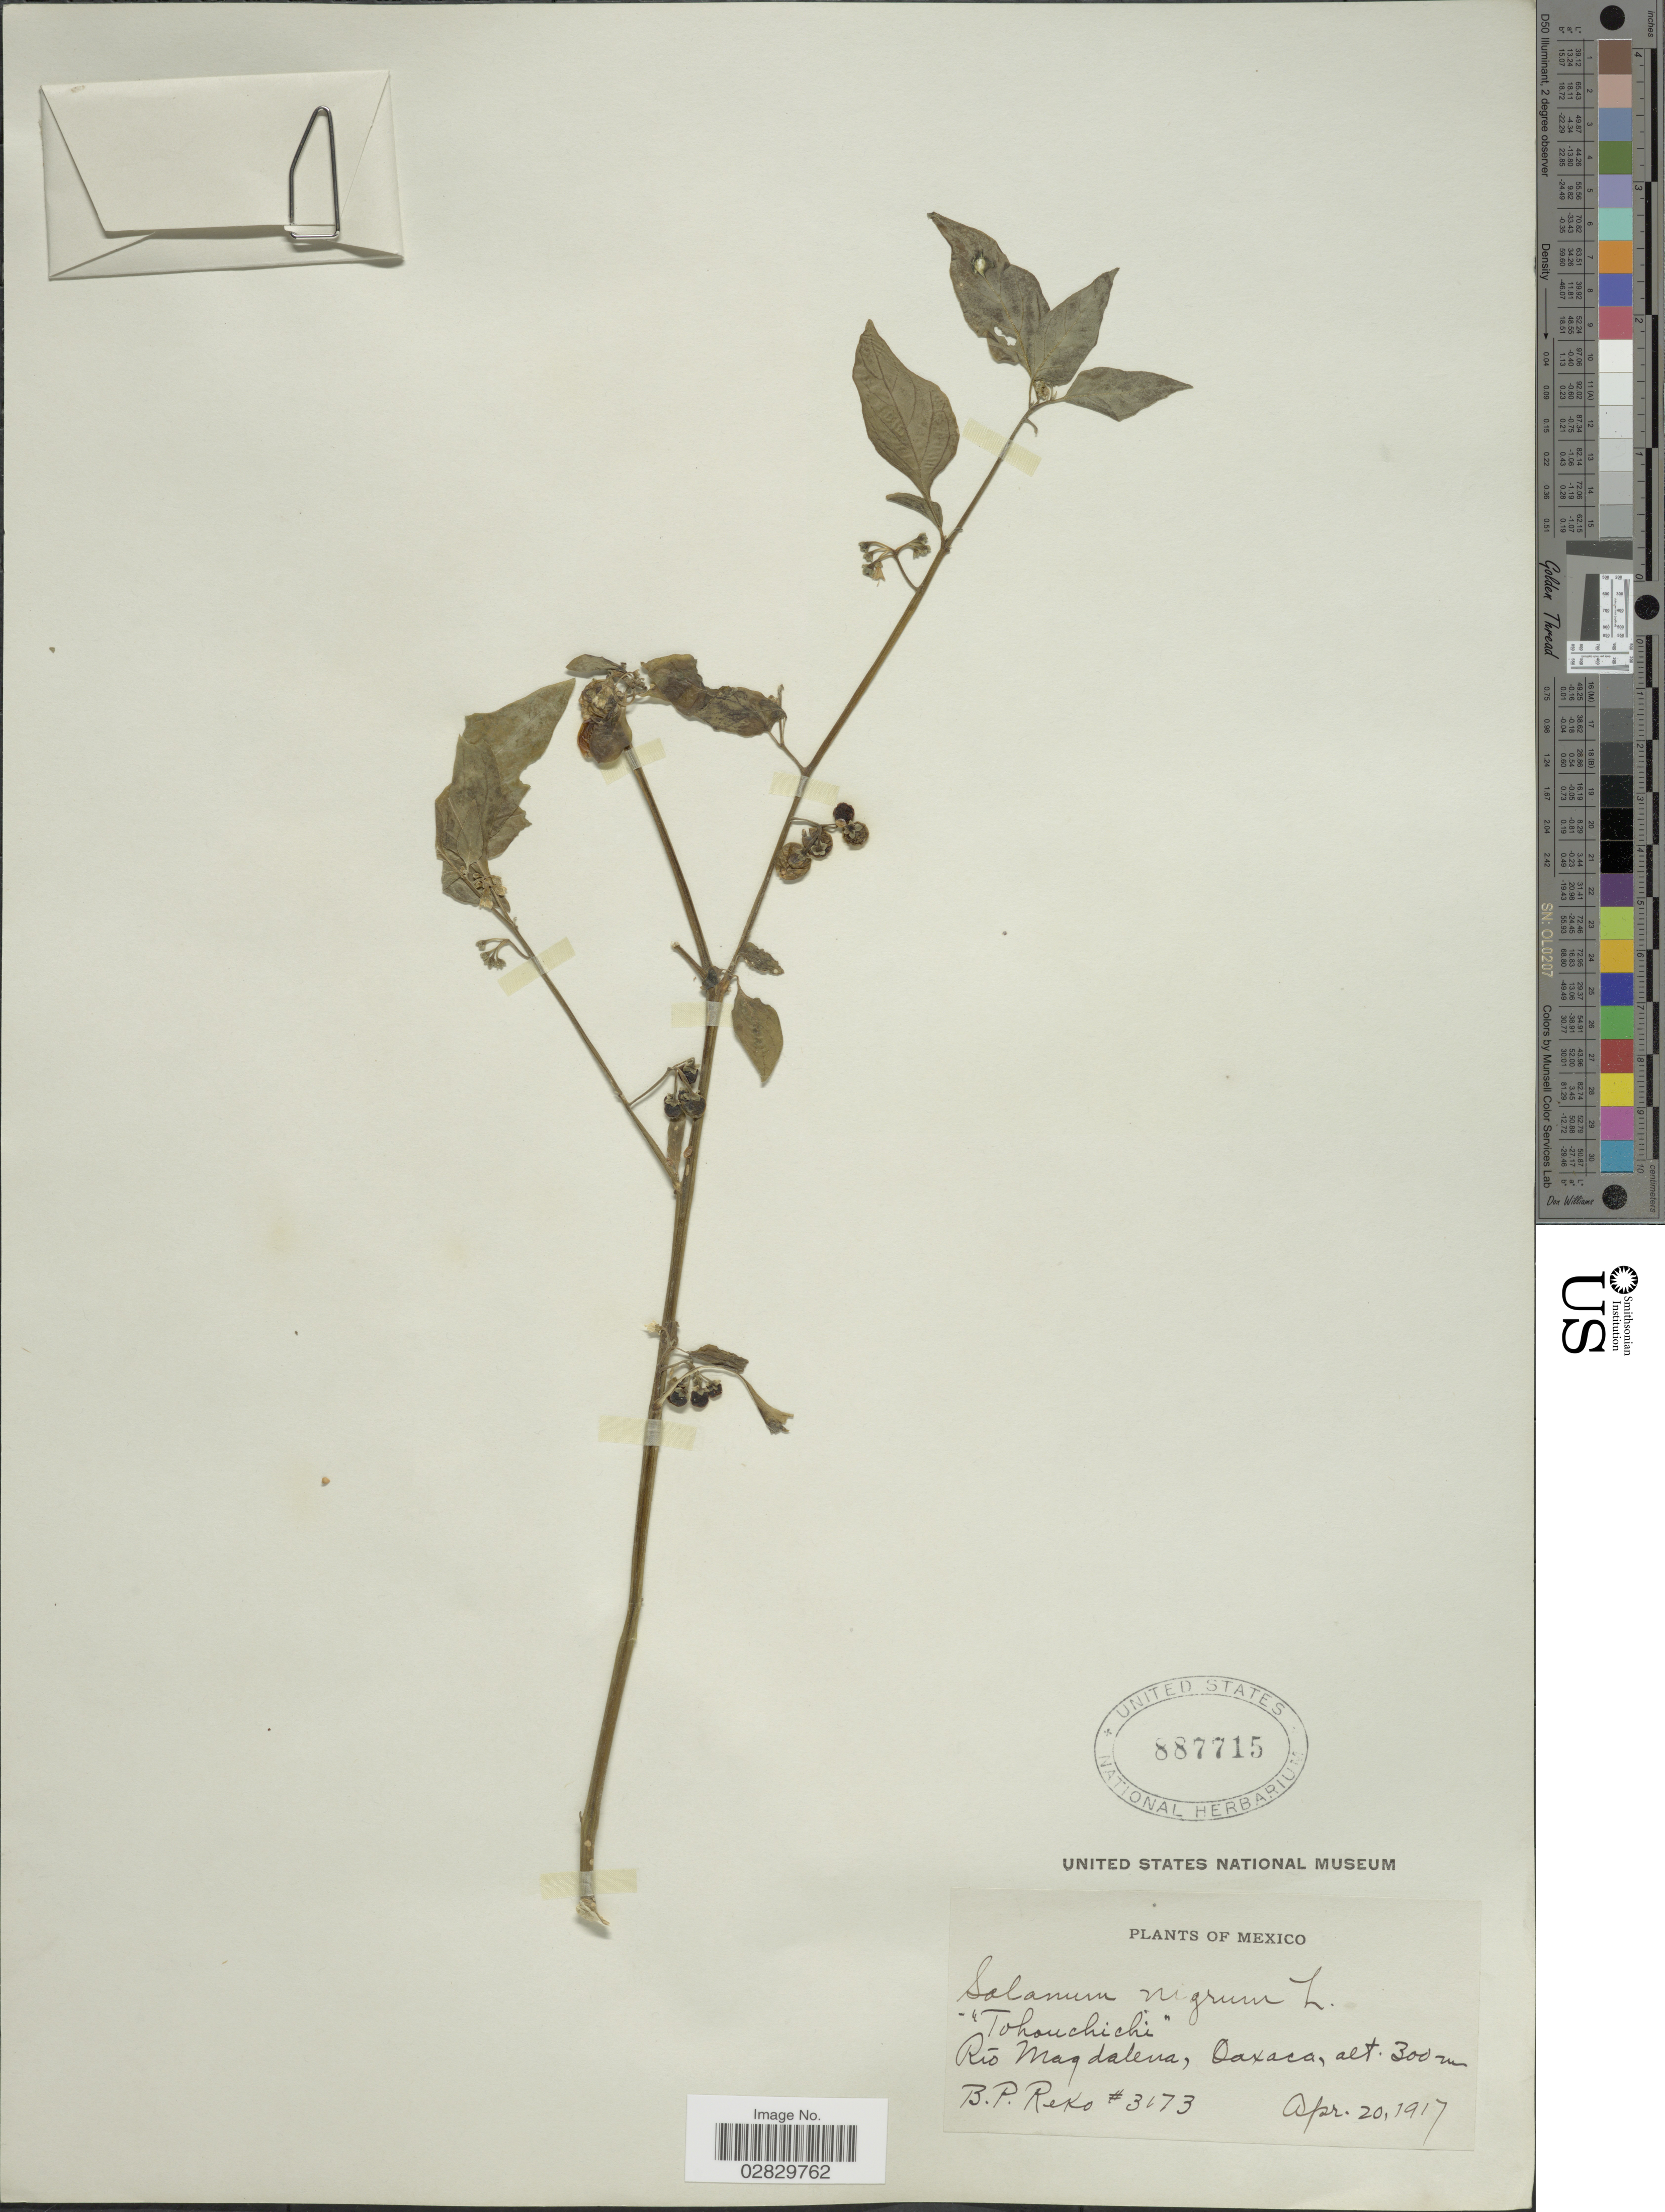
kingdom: Plantae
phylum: Tracheophyta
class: Magnoliopsida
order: Solanales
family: Solanaceae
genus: Solanum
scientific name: Solanum nigrescens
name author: M. Martens & Galeotti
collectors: B. P. Reko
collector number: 3173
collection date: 1917-04-20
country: Mexico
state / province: Oaxaca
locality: Río Magdalena.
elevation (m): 300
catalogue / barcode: US 887715